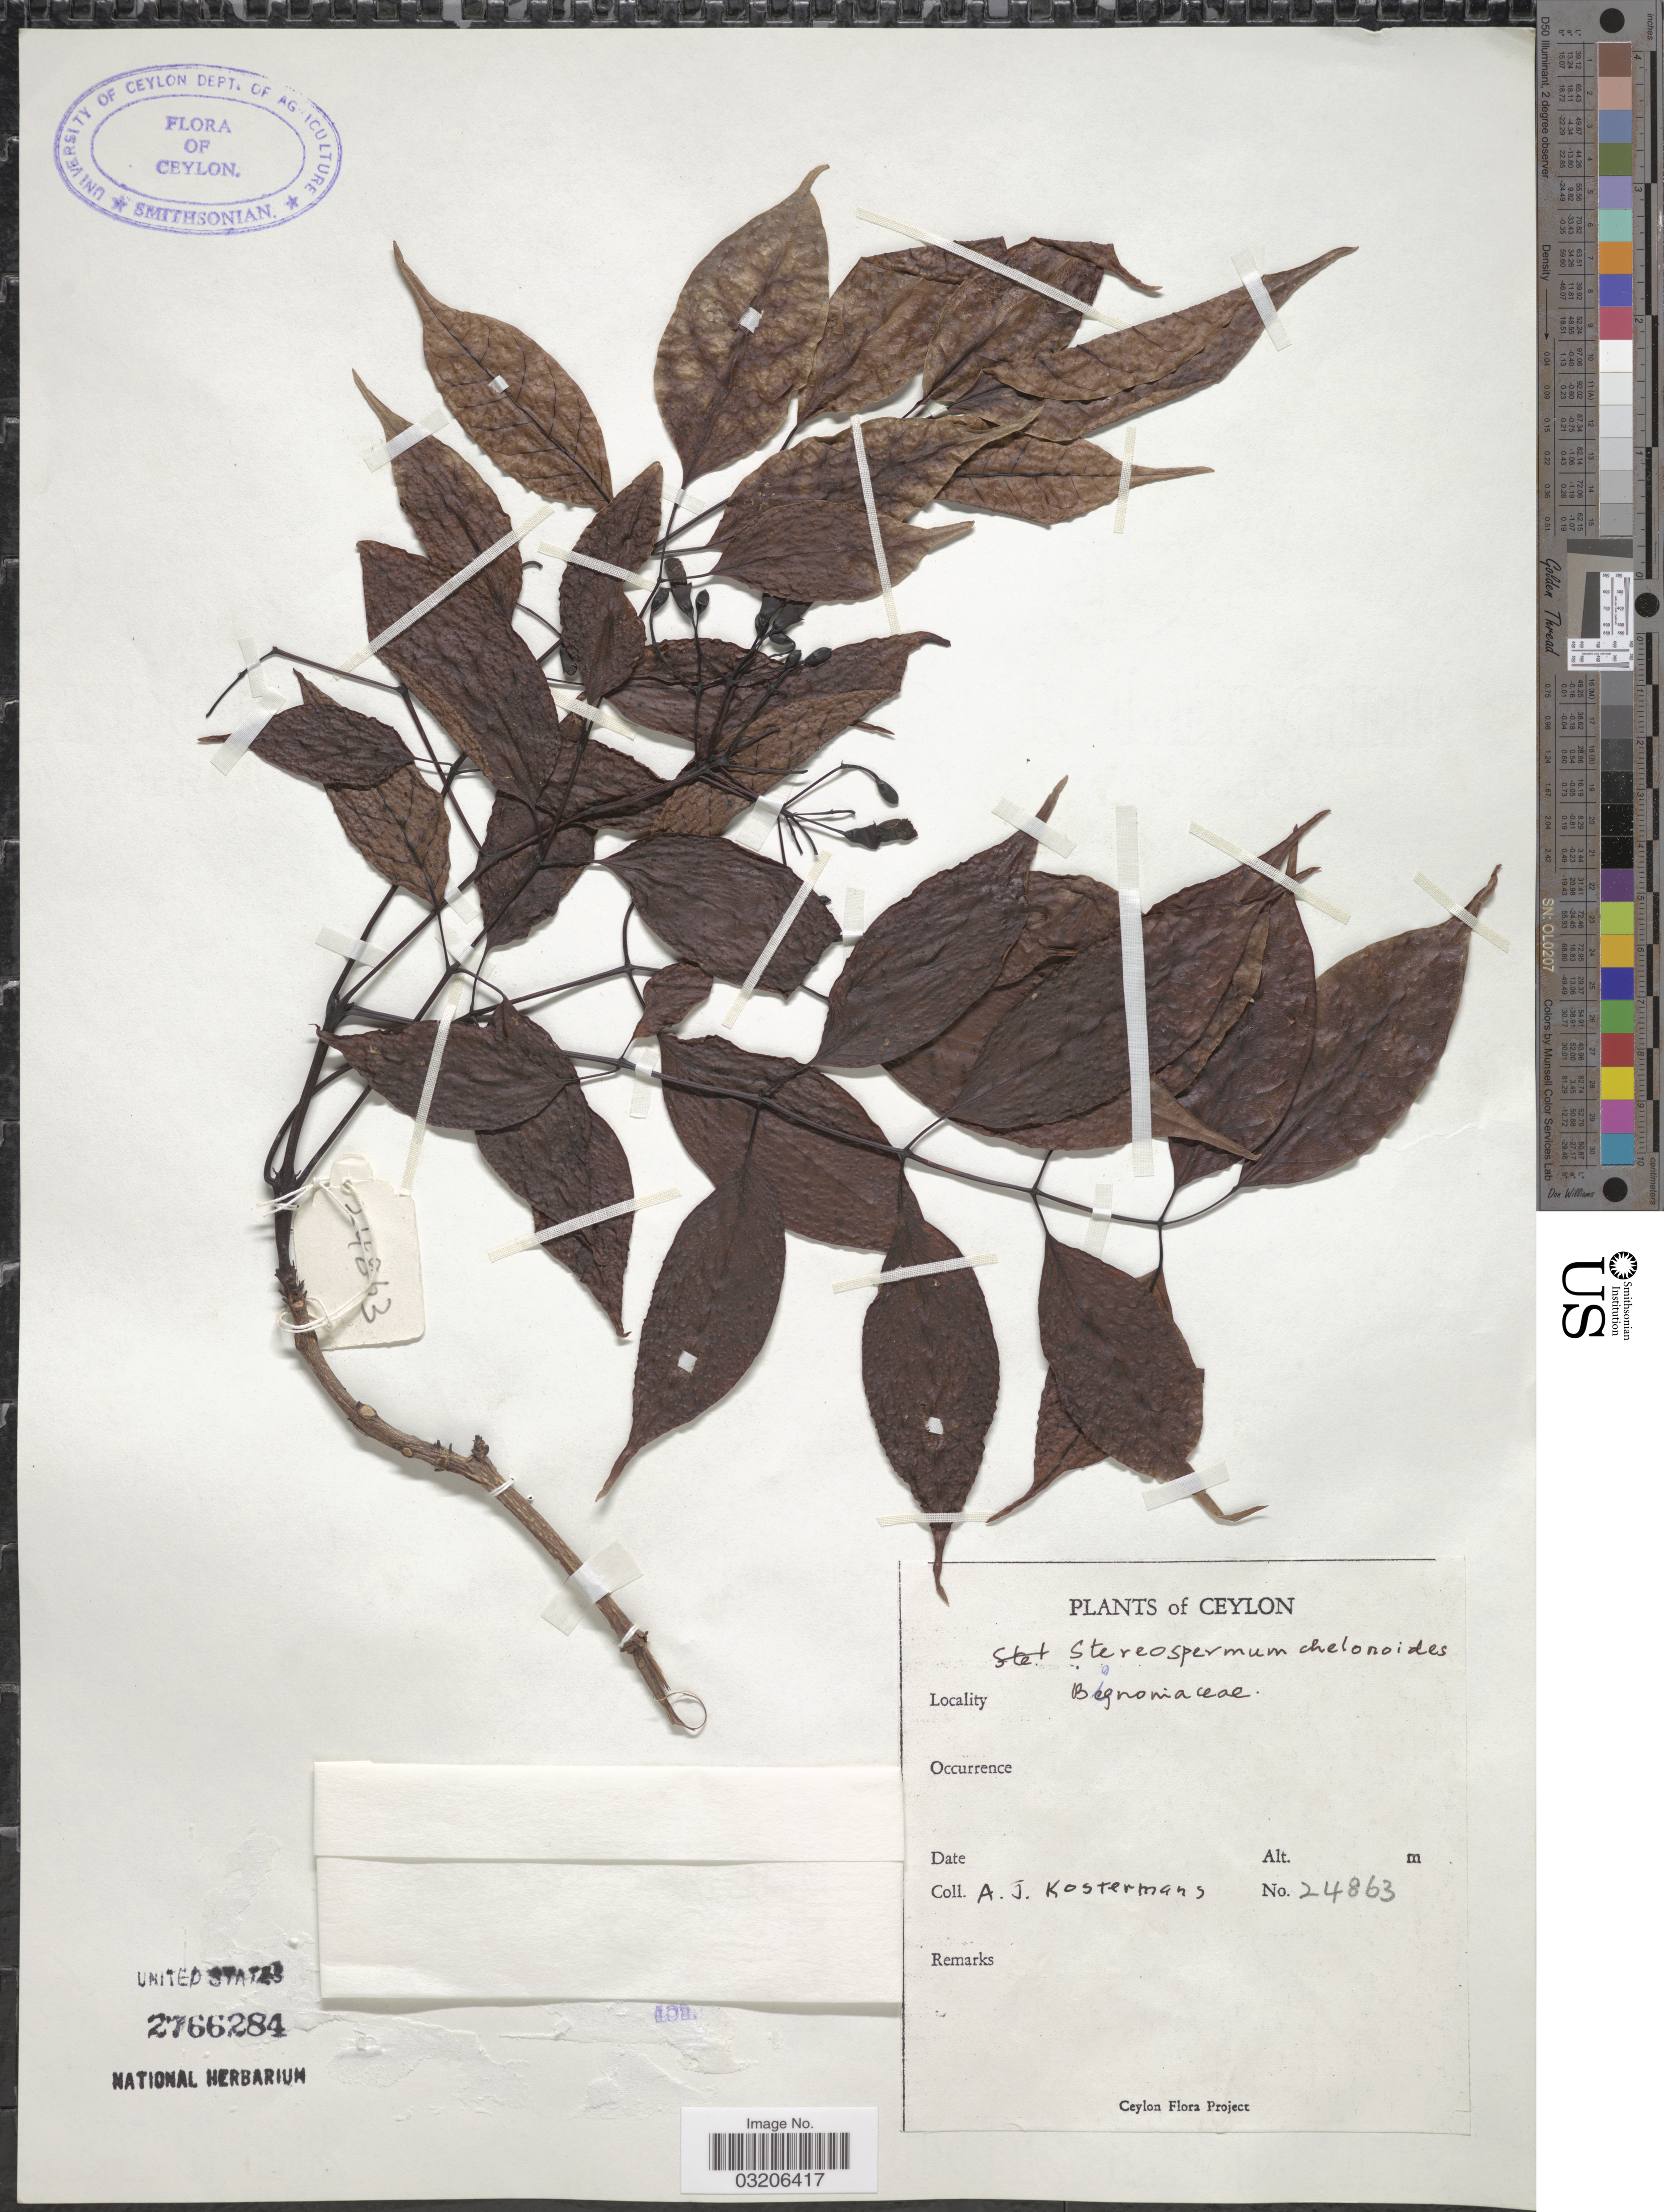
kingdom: Plantae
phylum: Tracheophyta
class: Magnoliopsida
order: Lamiales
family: Bignoniaceae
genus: Stereospermum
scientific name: Stereospermum chelonoides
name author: DC.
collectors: A. J. G. Kostermans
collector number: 24863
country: Sri Lanka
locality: Ceylon.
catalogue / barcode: US 2766284